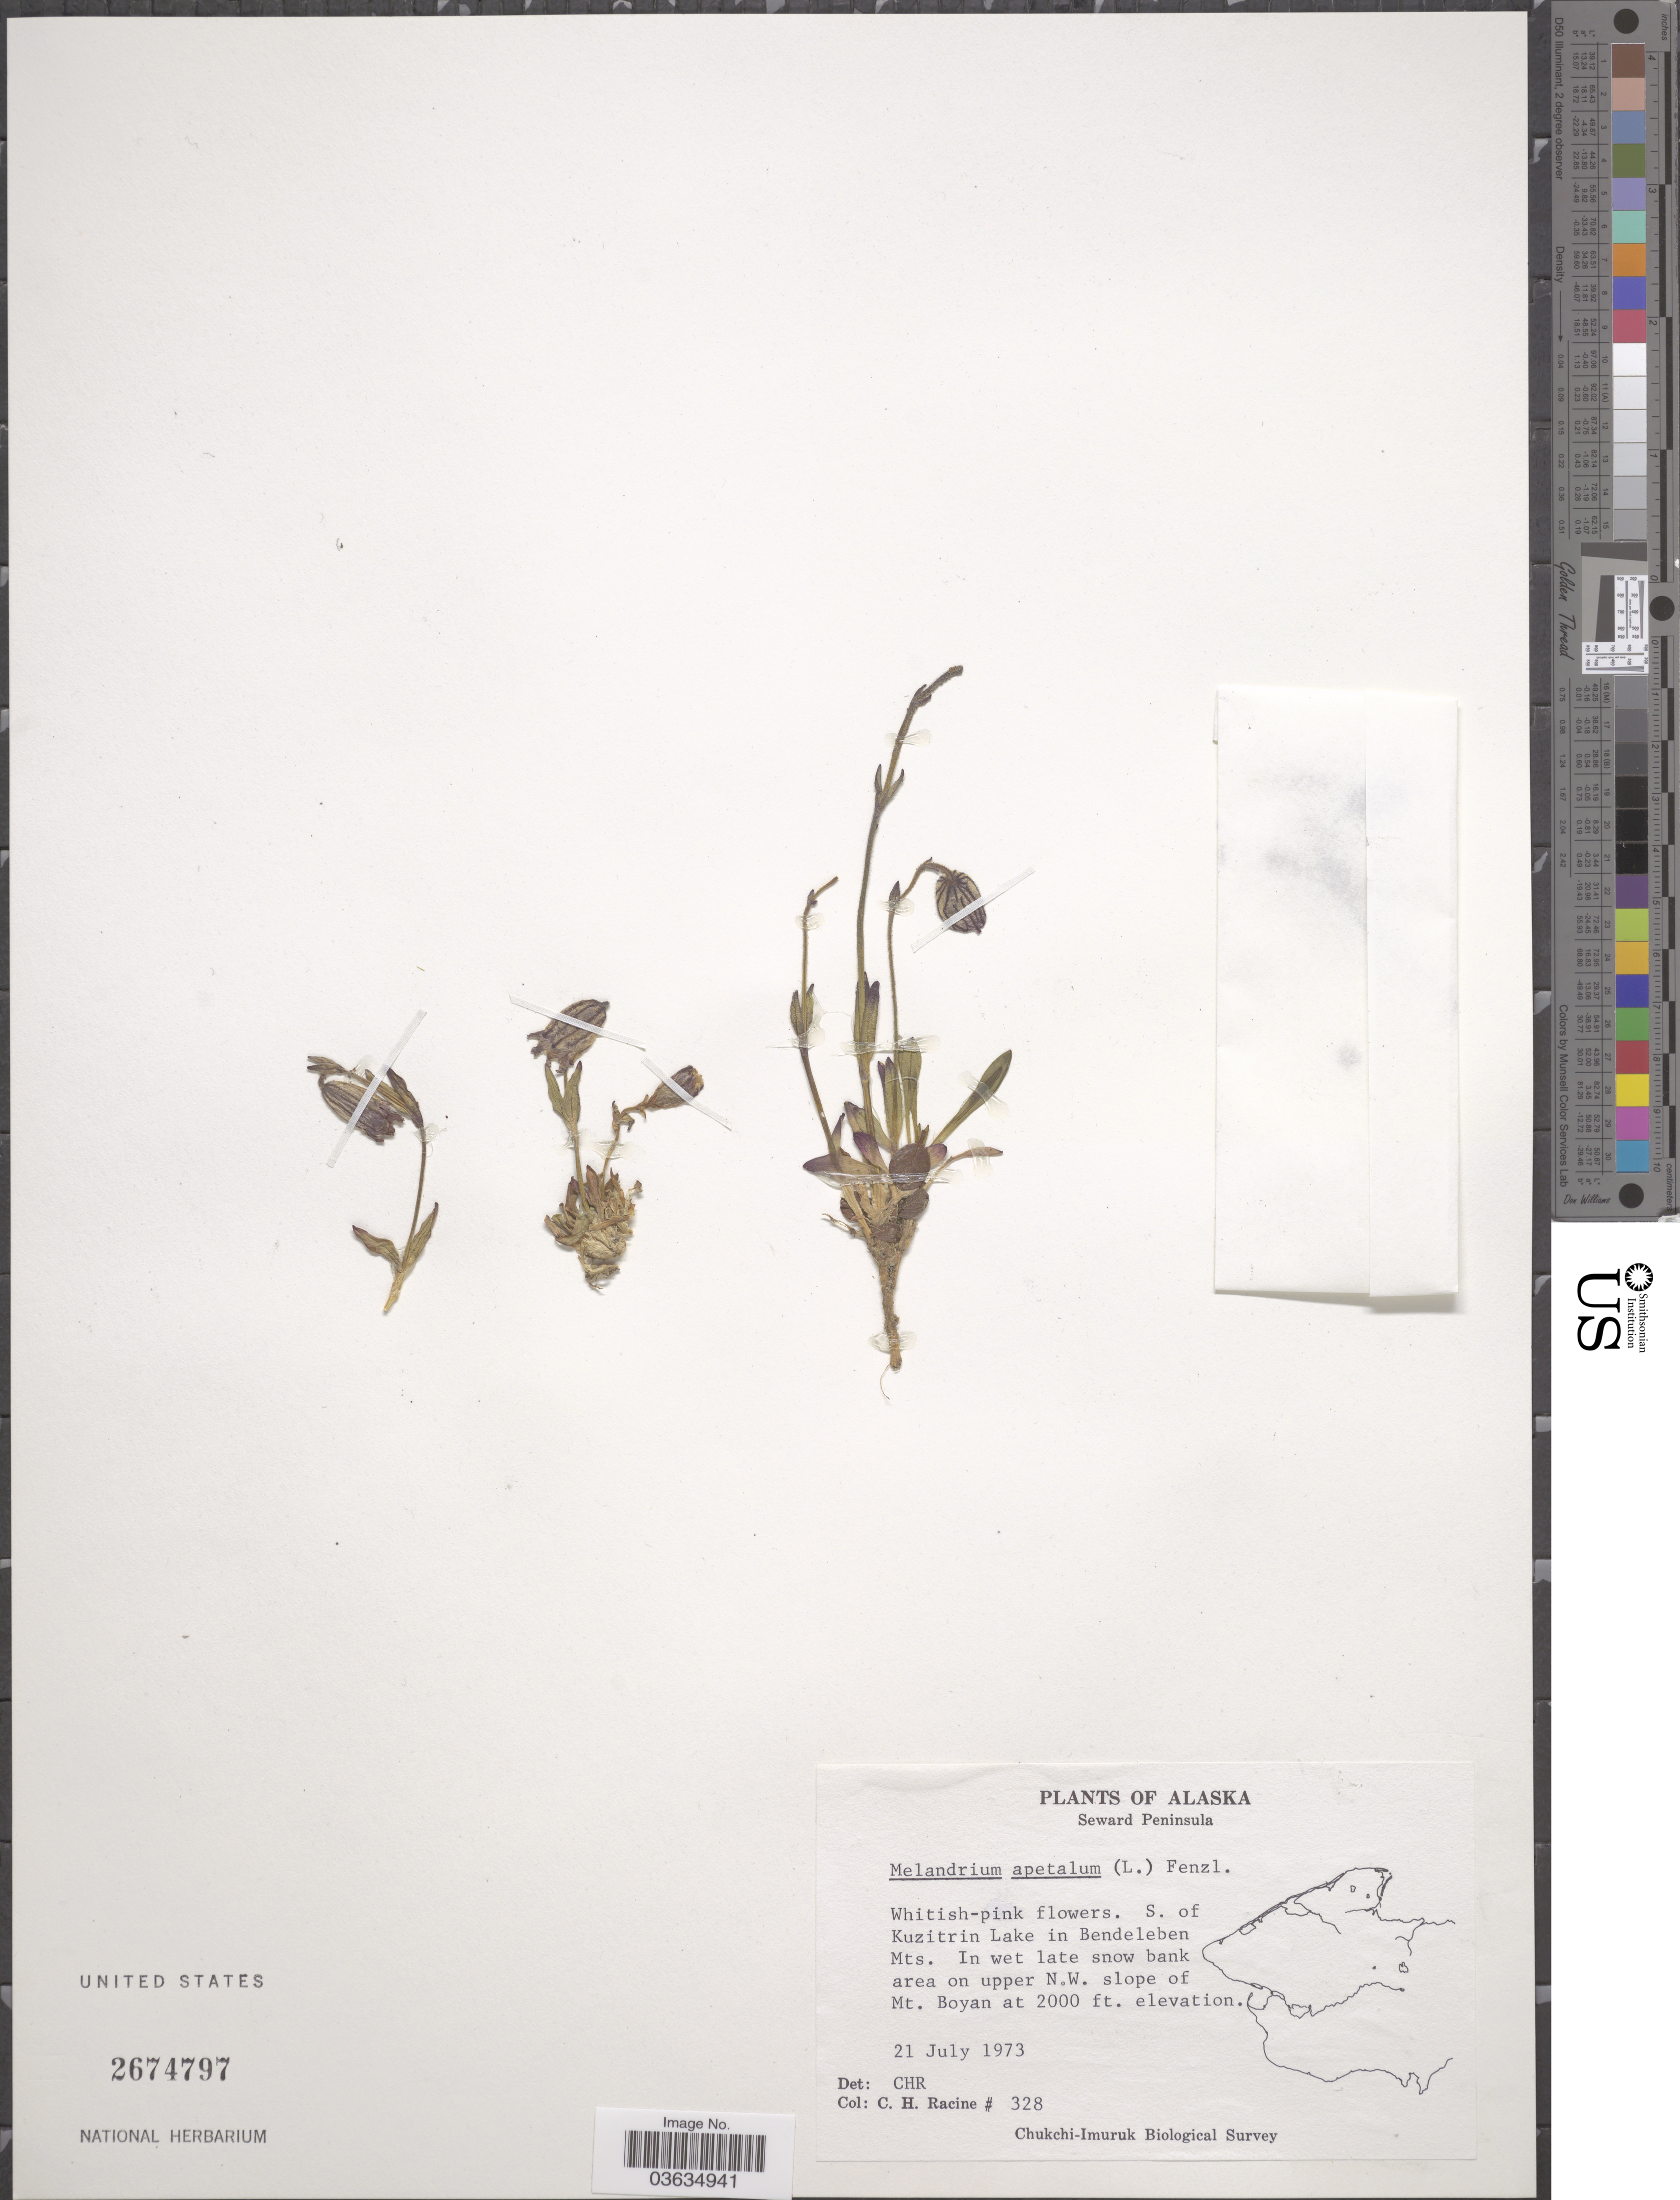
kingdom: Plantae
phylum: Tracheophyta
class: Magnoliopsida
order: Caryophyllales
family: Caryophyllaceae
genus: Silene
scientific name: Silene uralensis subsp. uralensis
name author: (Rupr.) Bocquet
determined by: Strong, Mark T., (BOT), Smithsonian Institution - National Museum of Natural History (UNITED STATES)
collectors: C. Racine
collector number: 328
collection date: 1973-07-21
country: United States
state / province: Alaska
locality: Seward Peninsula. S. of Kuzitrin Lake in Bendeleben Mts. In wet late snow bank area on upper N.W. slope of Mt. Boyan.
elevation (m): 610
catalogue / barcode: US 2674797